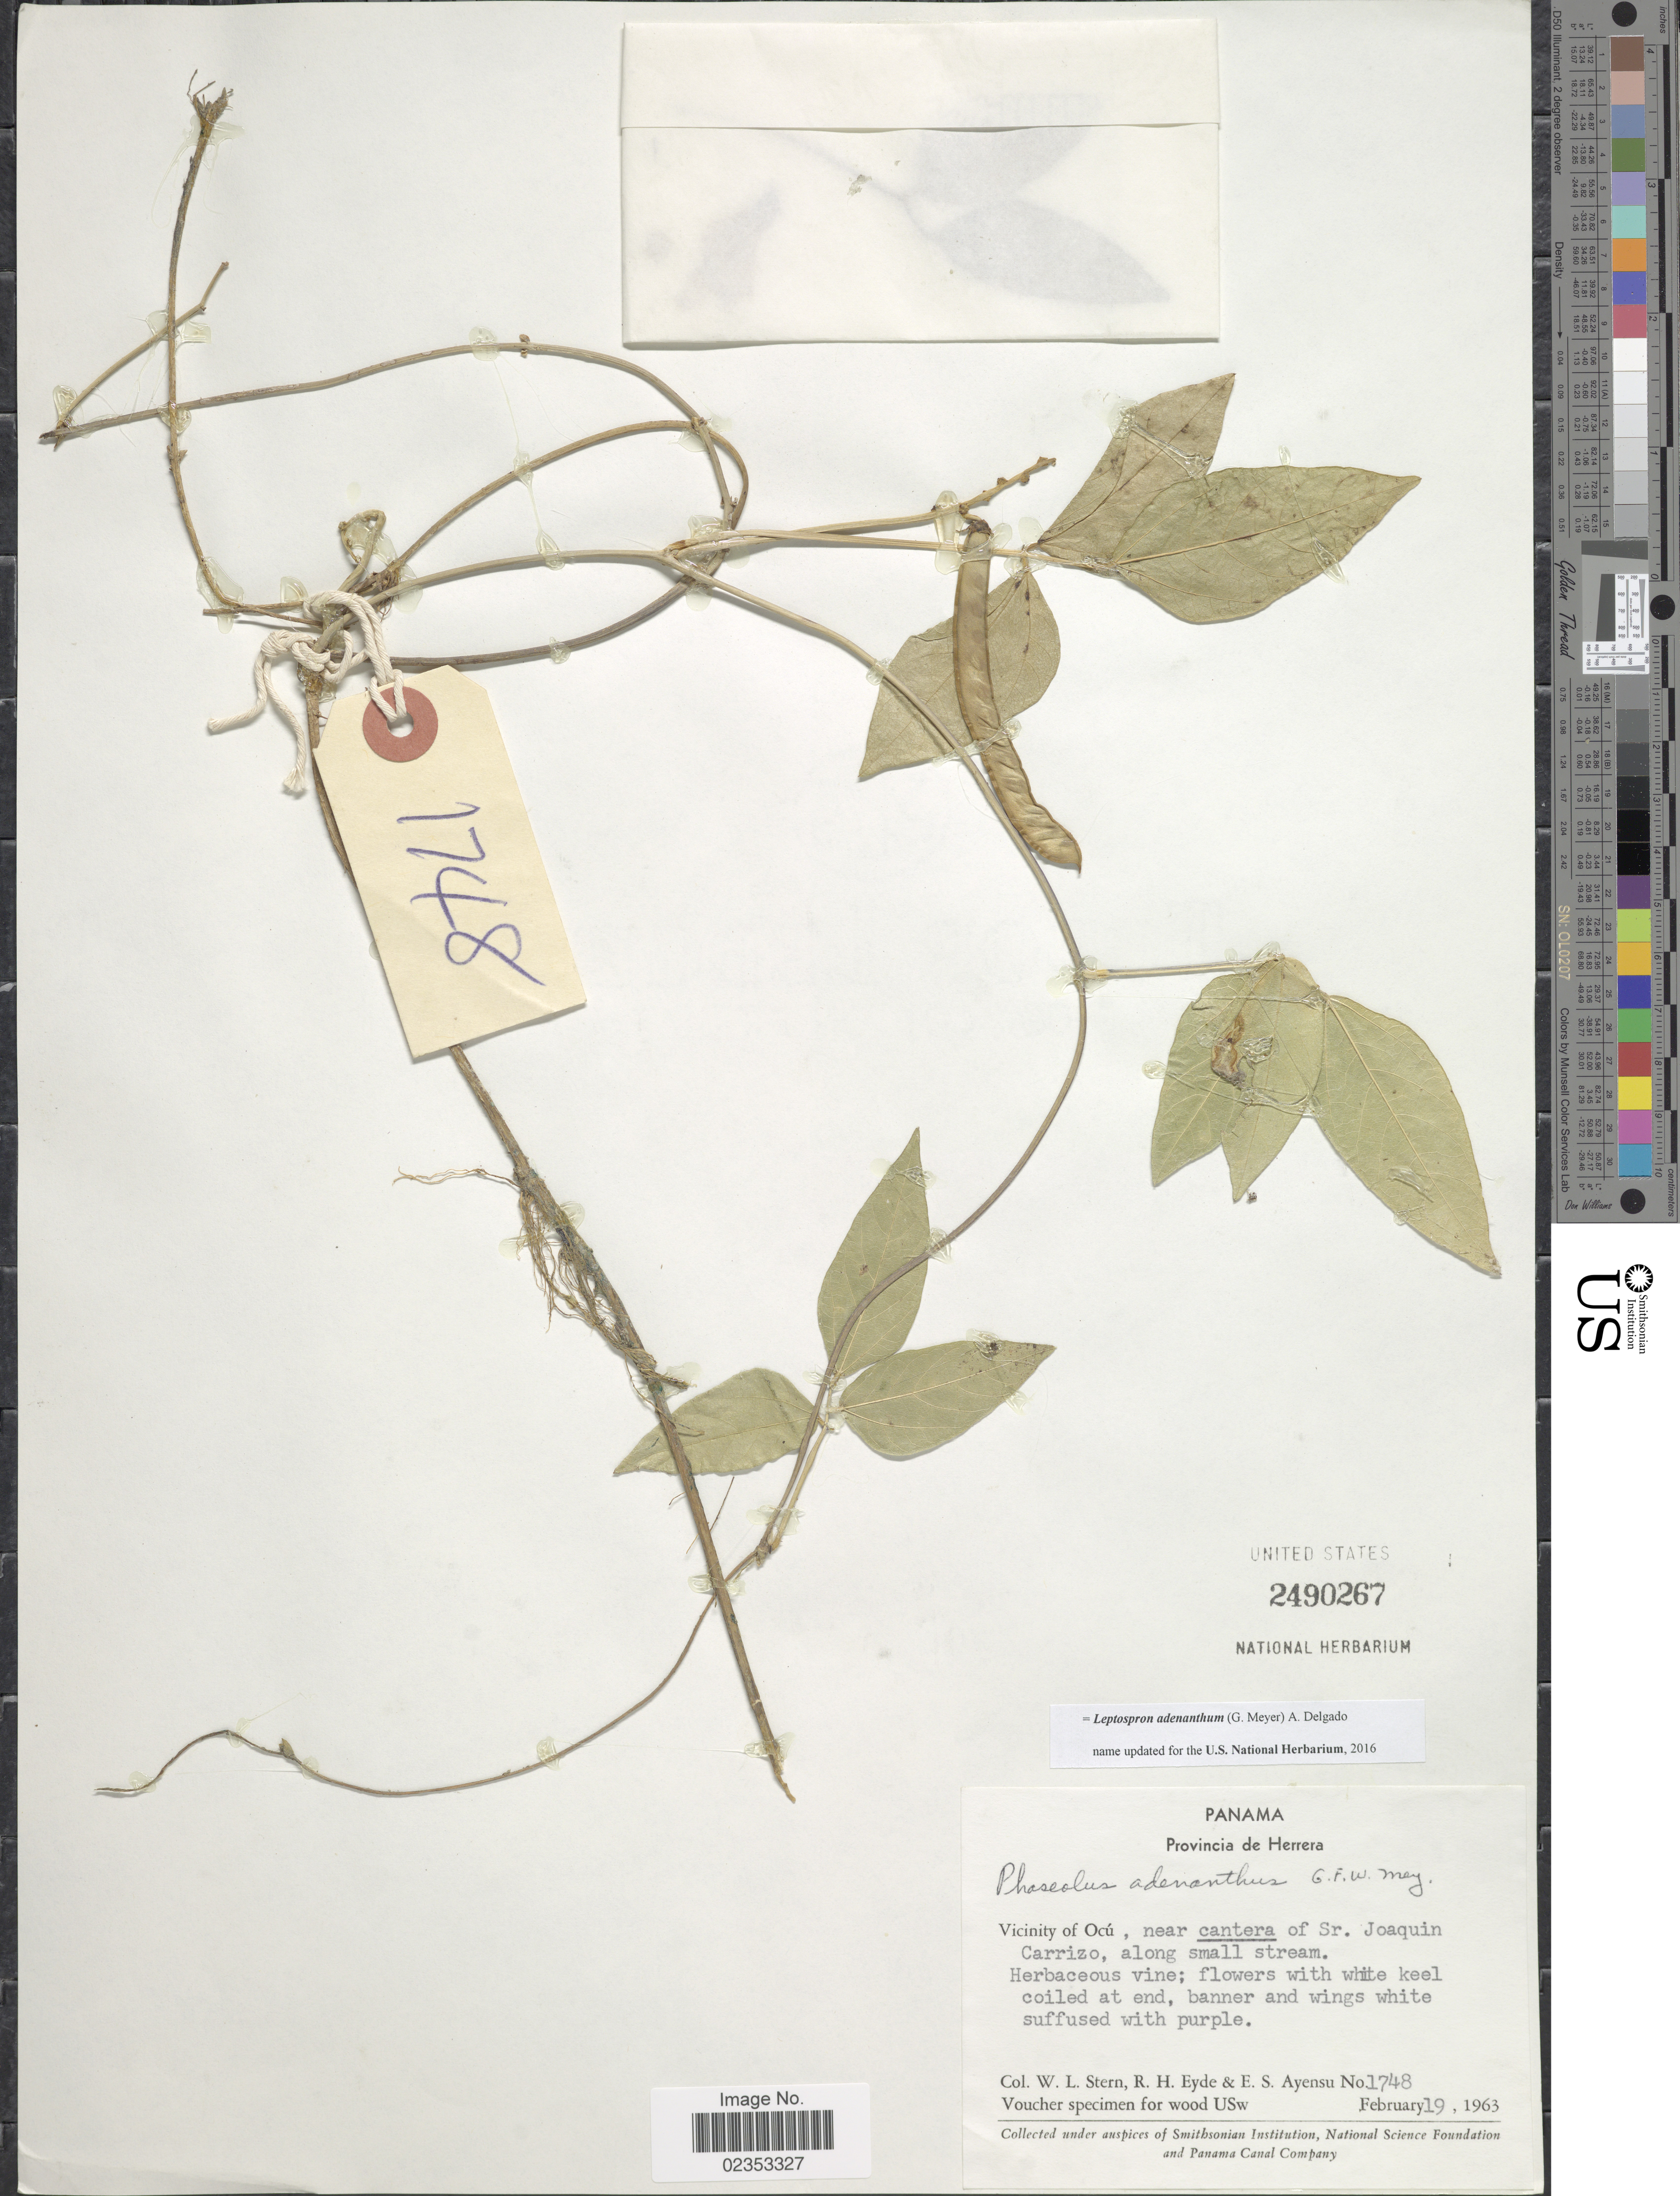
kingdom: Plantae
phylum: Tracheophyta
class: Magnoliopsida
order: Fabales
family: Fabaceae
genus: Leptospron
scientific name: Leptospron adenanthum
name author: (G. Mey.) A. Delgado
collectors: W. L. Stern, R. H. Eyde & E. S. Ayensu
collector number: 1748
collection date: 1963-02-19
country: Panama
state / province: Herrera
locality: Vicinity of Ocu, near cantera of Sr. Joaquin Carrizo, along small stream.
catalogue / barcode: US 2490267